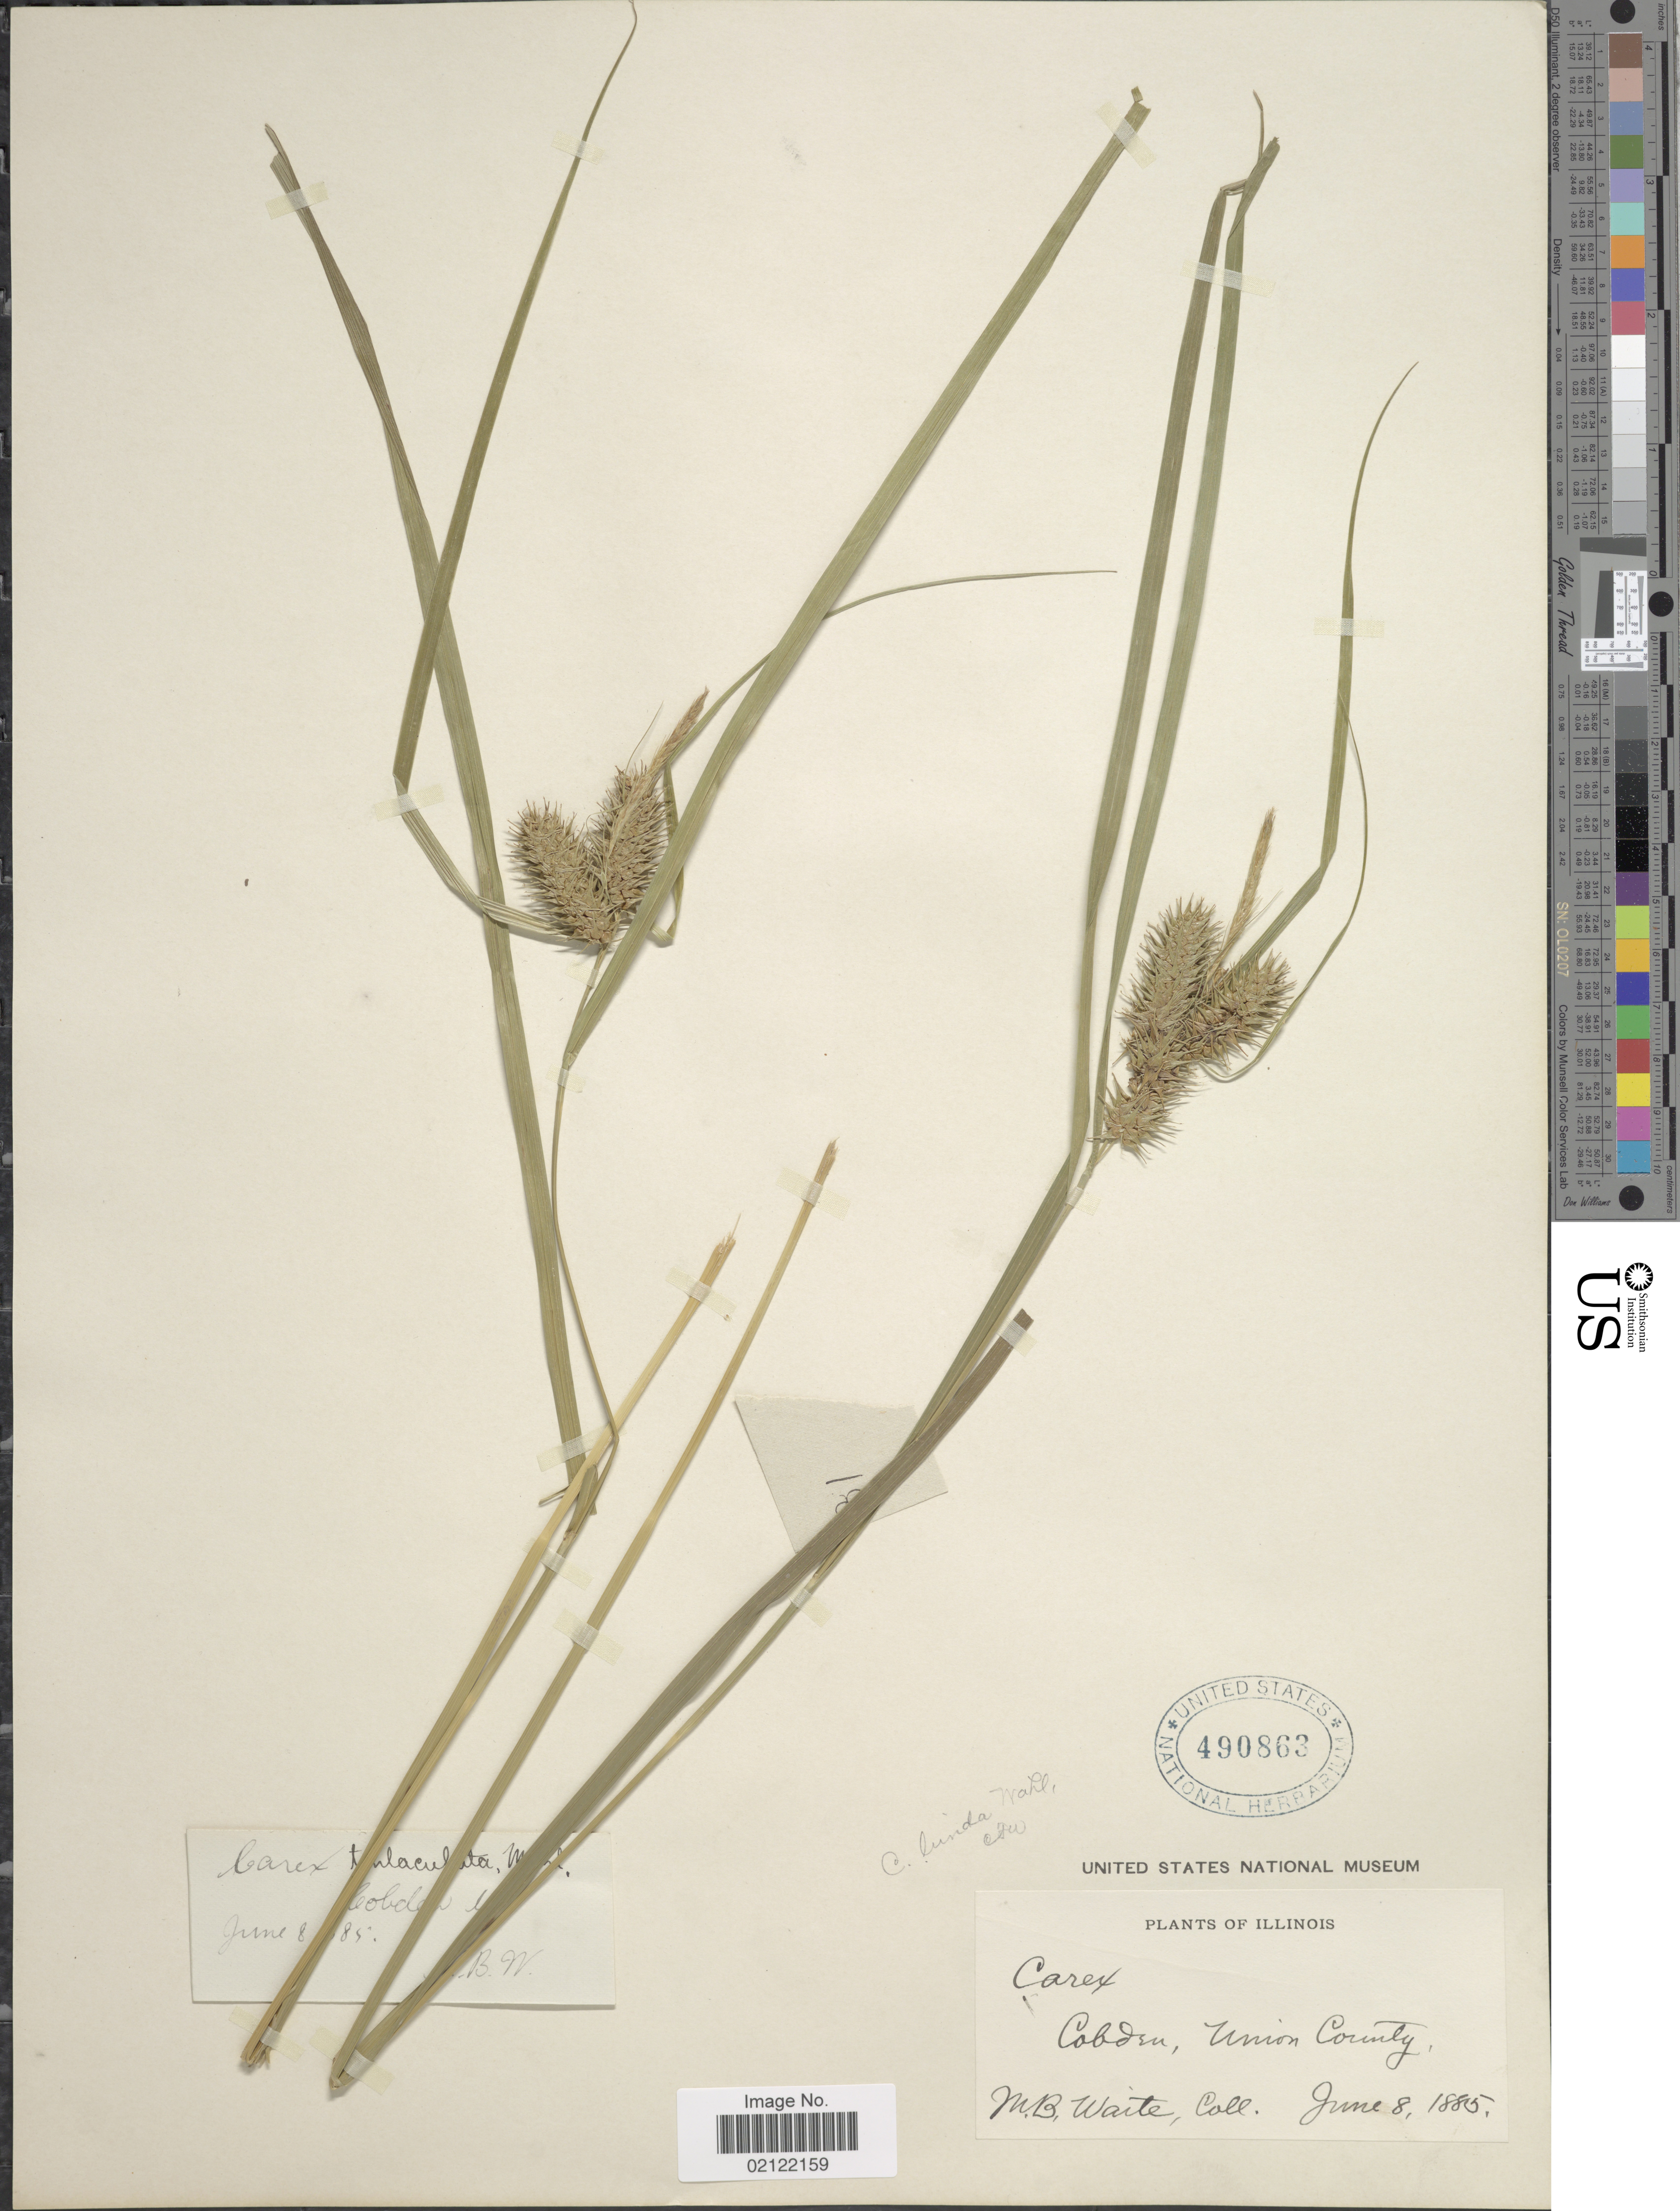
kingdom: Plantae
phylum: Tracheophyta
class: Liliopsida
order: Poales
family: Cyperaceae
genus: Carex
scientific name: Carex lurida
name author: Wahlenb.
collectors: M. B. Waite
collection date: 1885-06-08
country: United States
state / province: Illinois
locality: Cobden, Union County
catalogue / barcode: US 490863